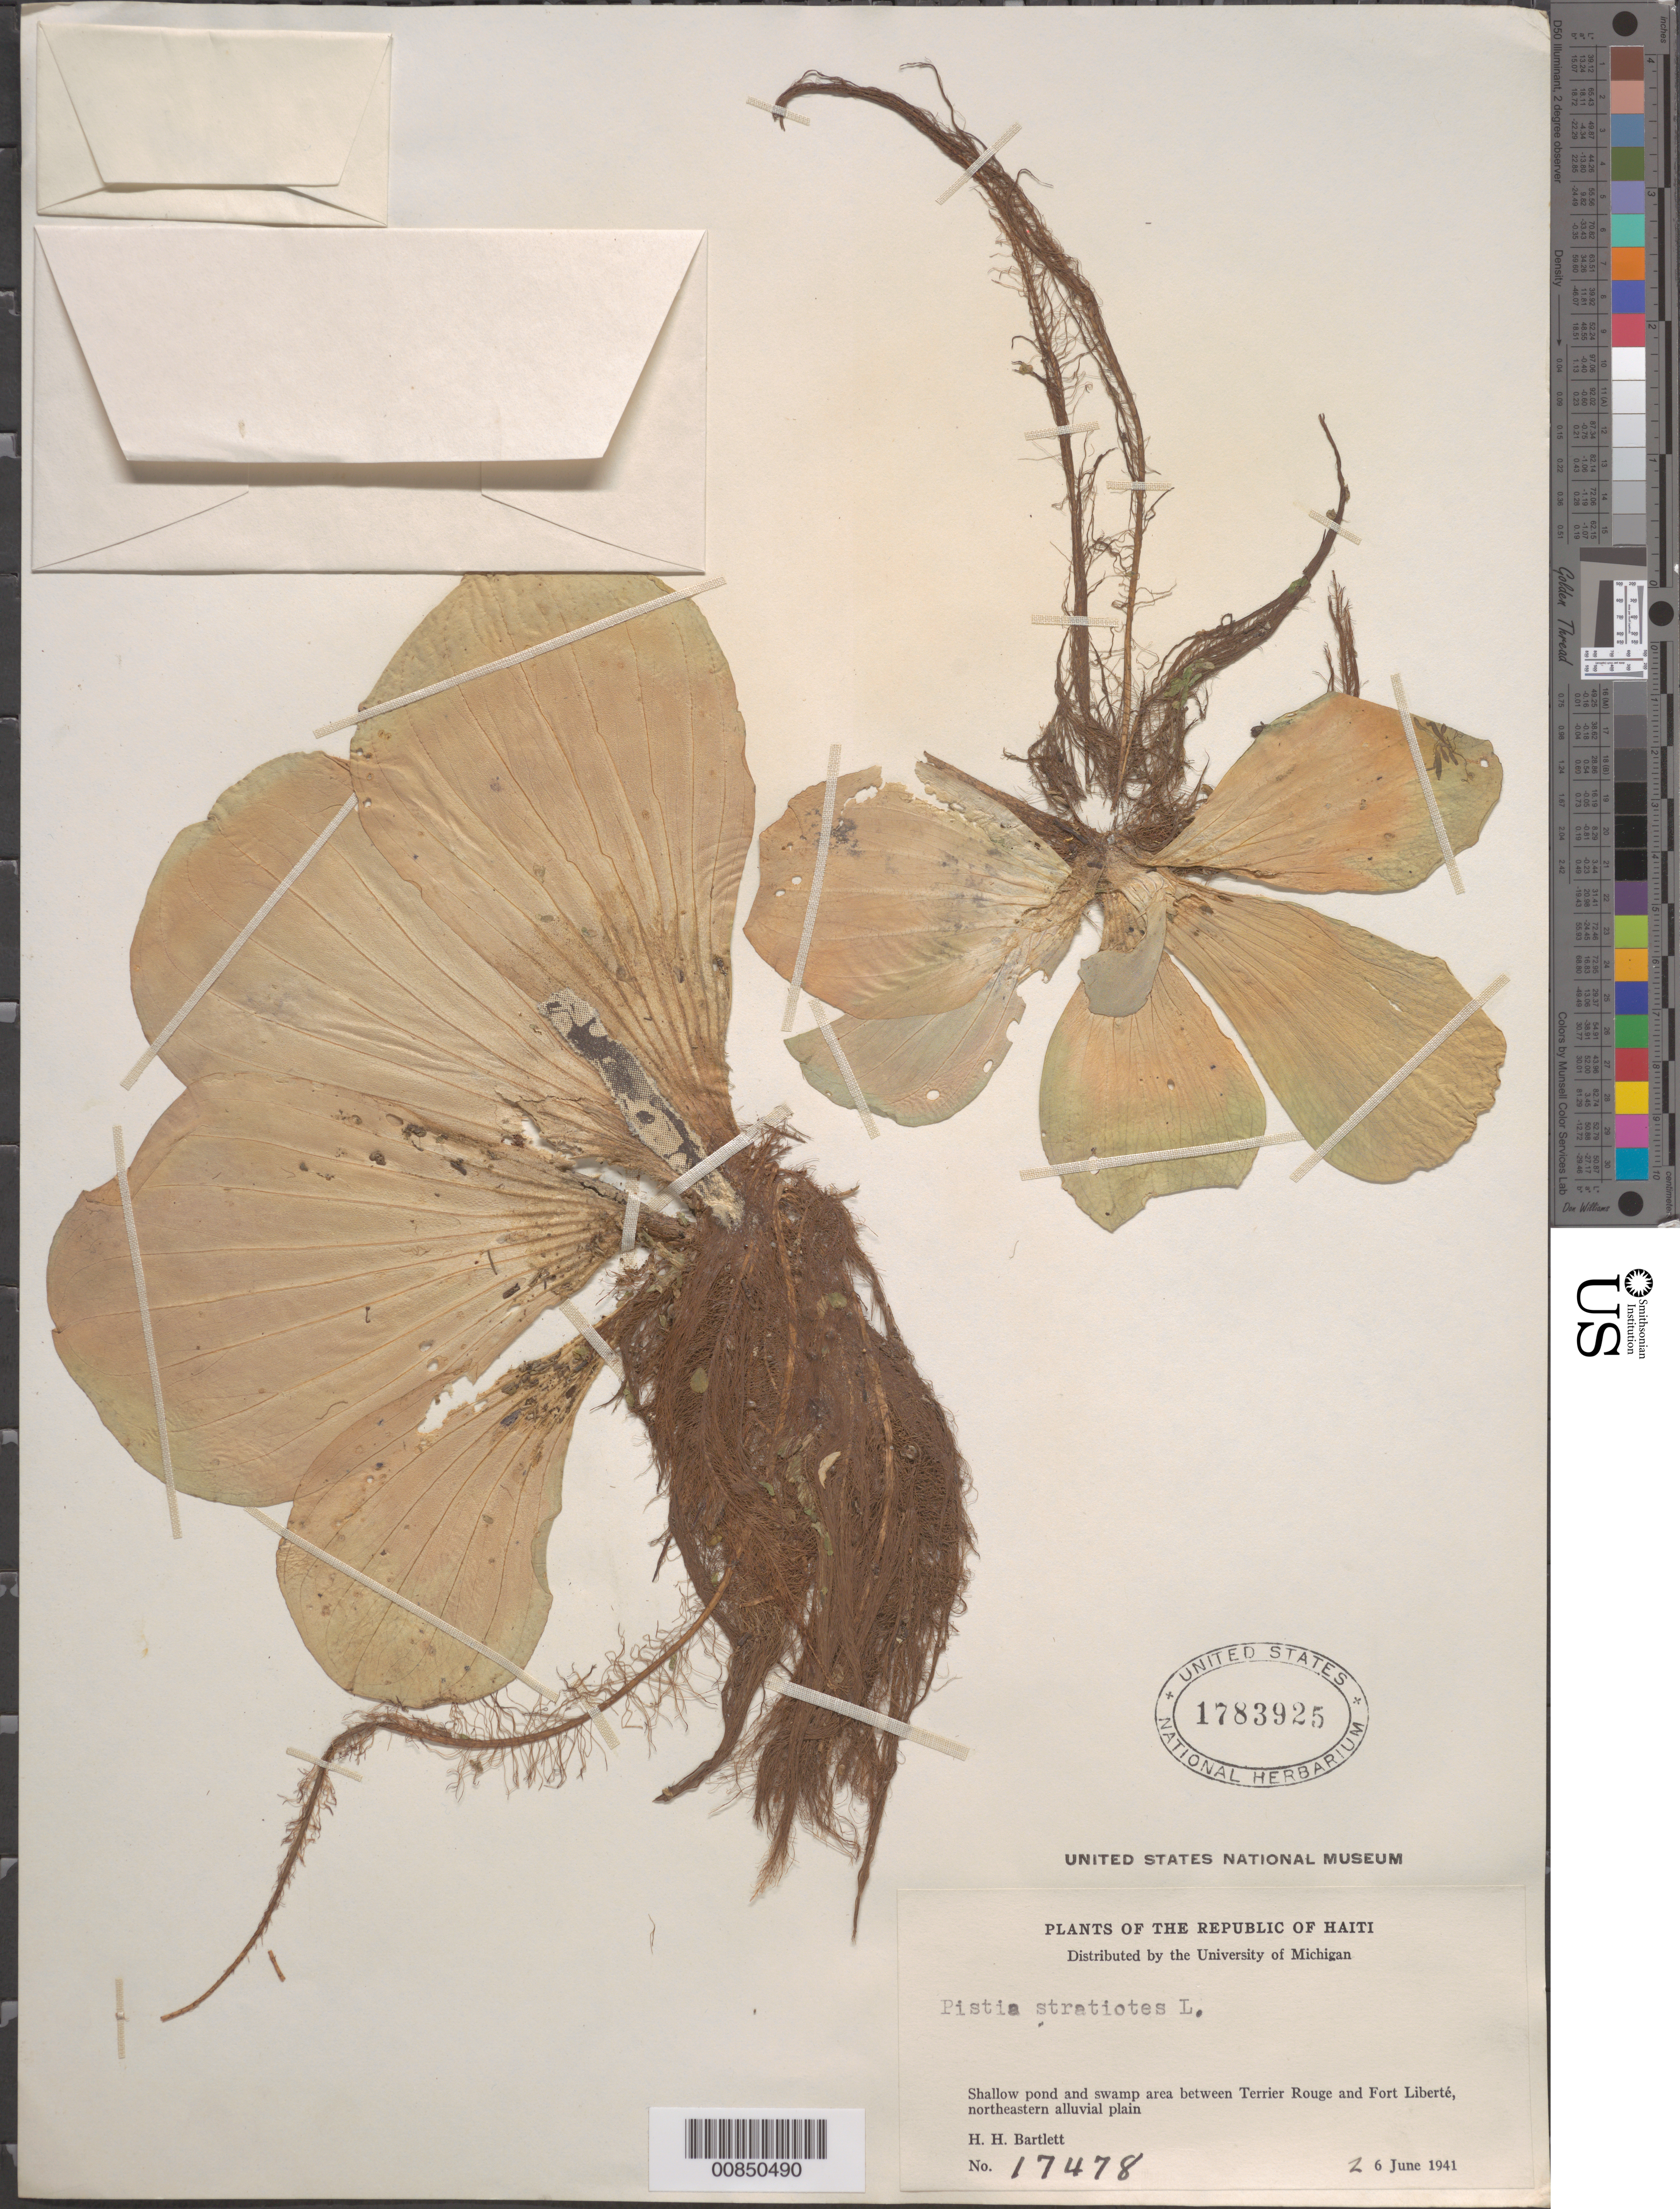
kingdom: Plantae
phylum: Tracheophyta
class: Liliopsida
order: Alismatales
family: Araceae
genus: Pistia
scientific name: Pistia stratiotes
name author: L.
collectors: H. H. Bartlett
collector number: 17478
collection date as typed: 26 Jun 1941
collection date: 1941-06-26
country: Haiti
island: Hispaniola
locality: Between Terrier Rouge and Fort Liberté, northeastern alluvial plain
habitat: Shallow pond and swamp area of alluvial plain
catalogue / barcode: US 1783925